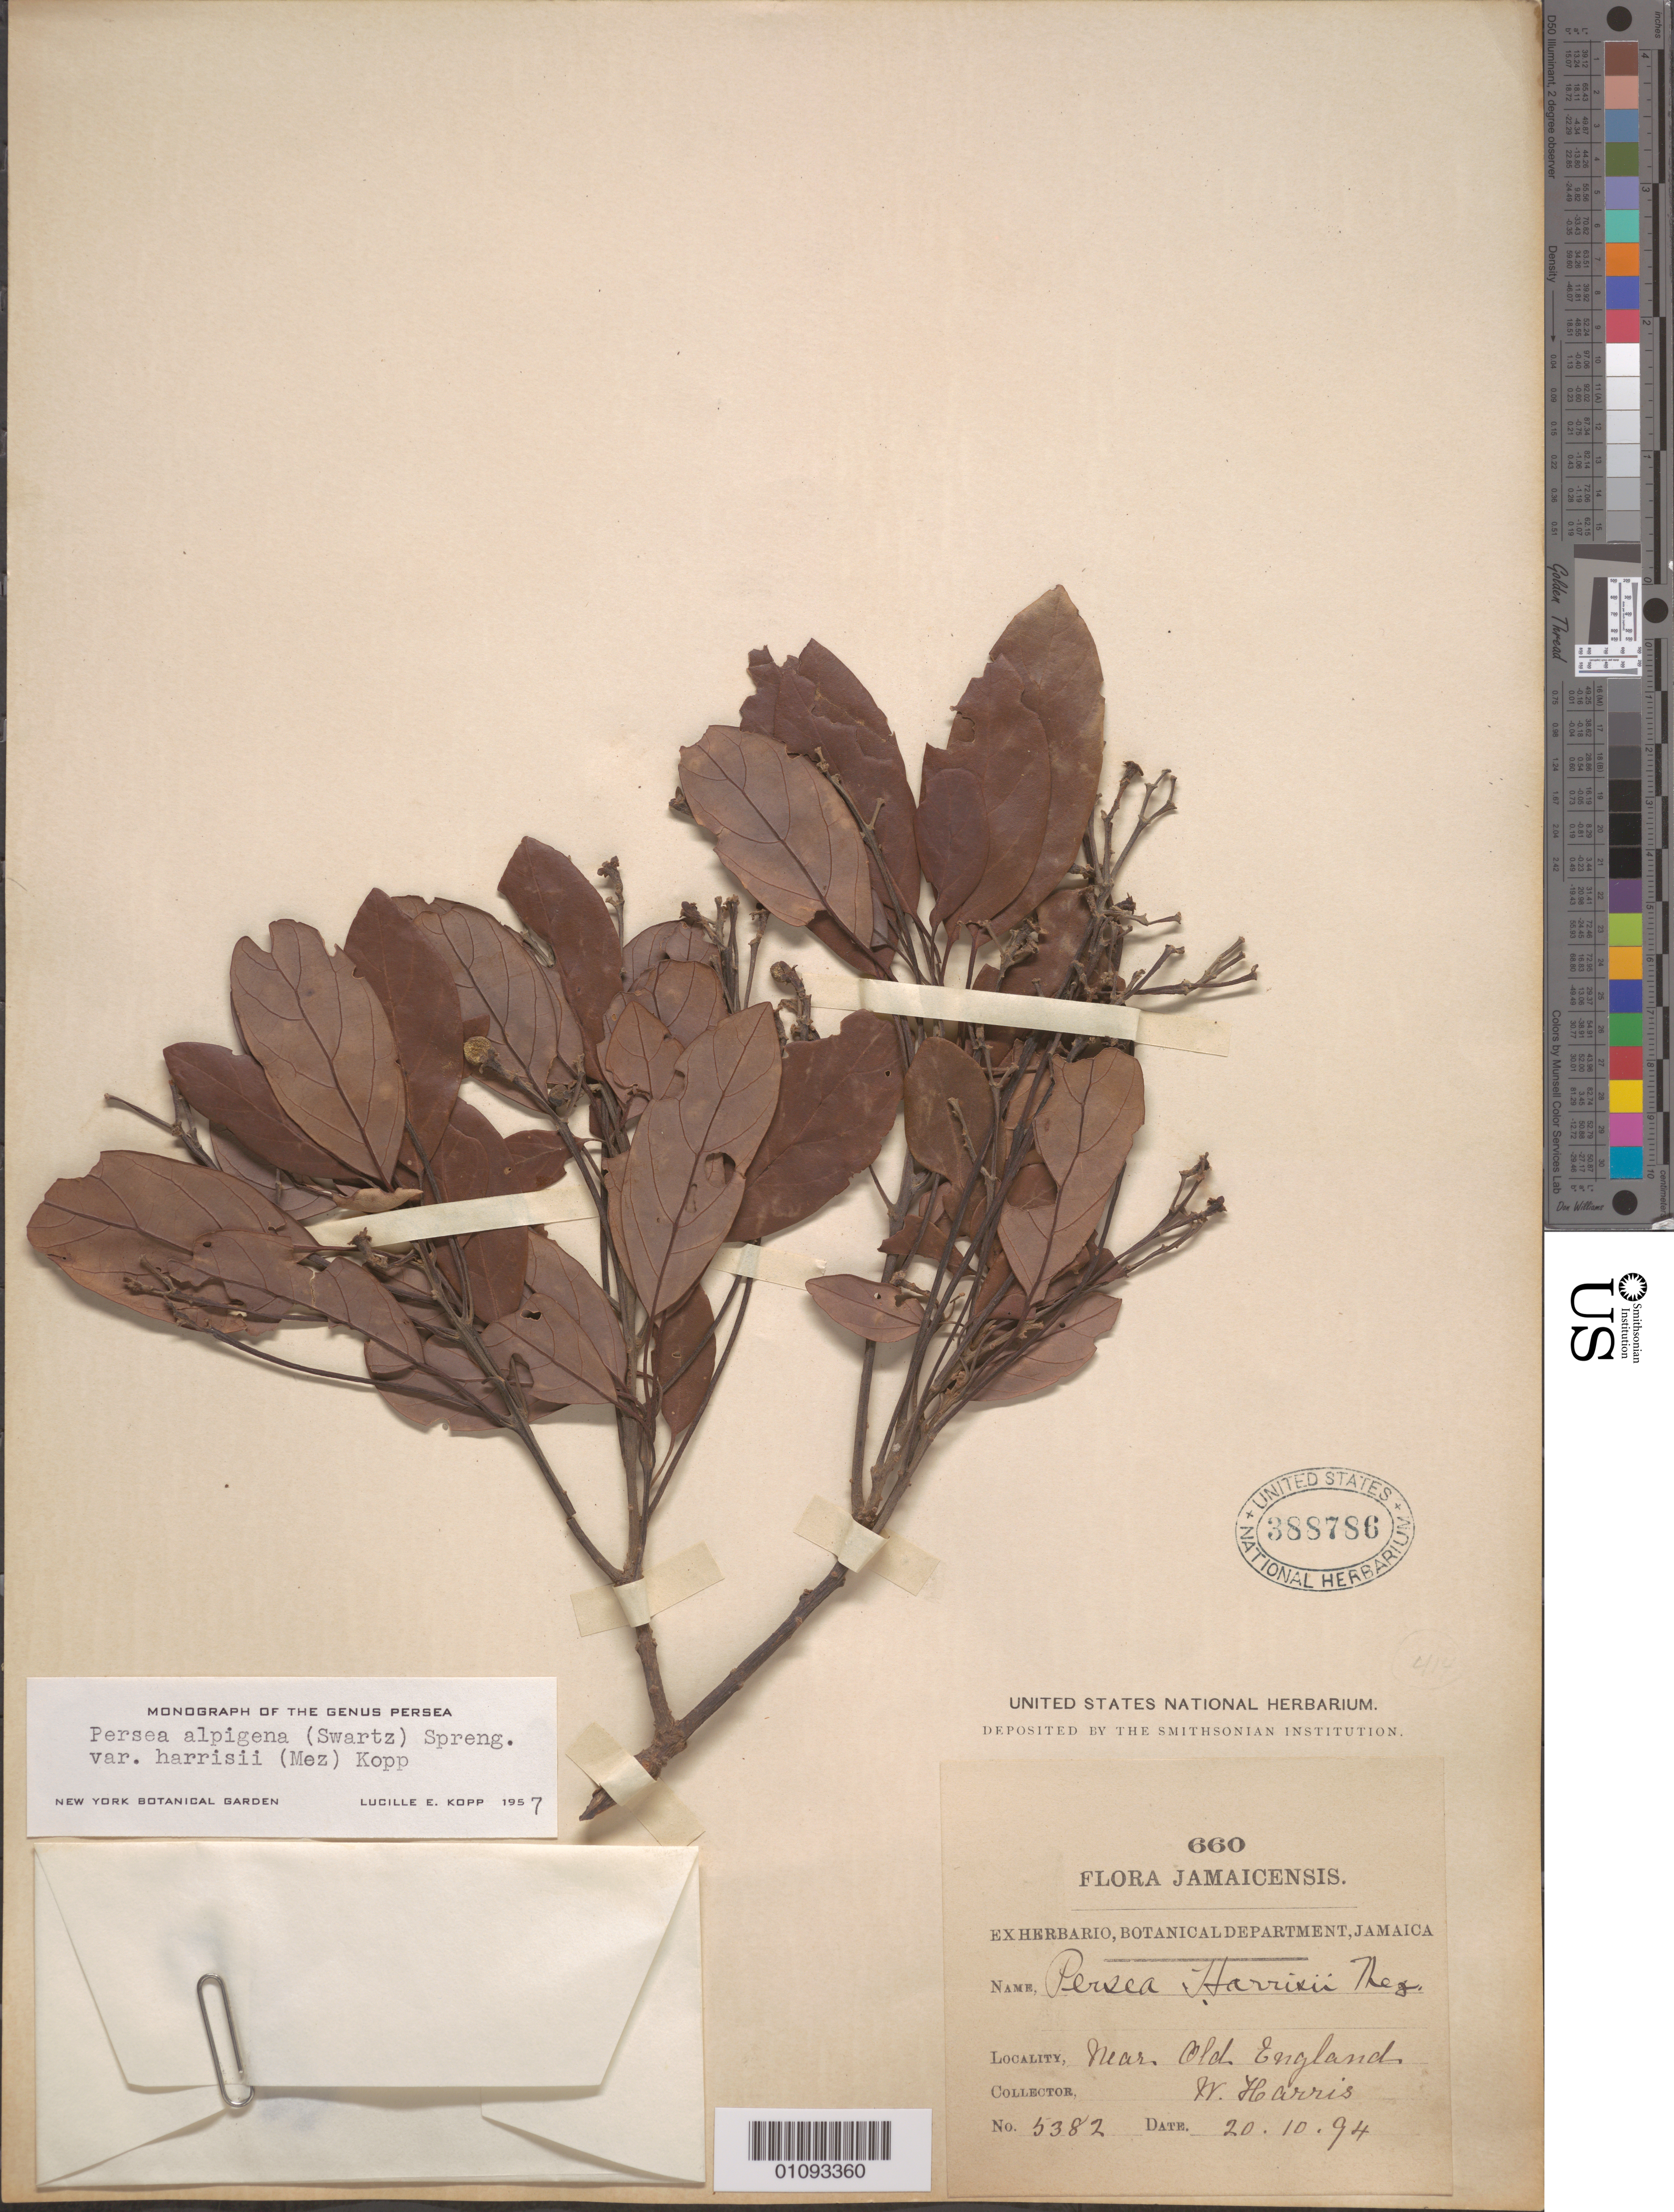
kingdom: Plantae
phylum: Tracheophyta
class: Magnoliopsida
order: Laurales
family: Lauraceae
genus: Persea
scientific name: Persea alpigena var. harrisii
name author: (Mez) L.E. Kopp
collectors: W. Harris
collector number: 5382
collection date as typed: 20 Oct 1894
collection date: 1894-10-20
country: Jamaica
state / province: Manchester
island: Jamaica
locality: Near Old England.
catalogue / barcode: US 388786